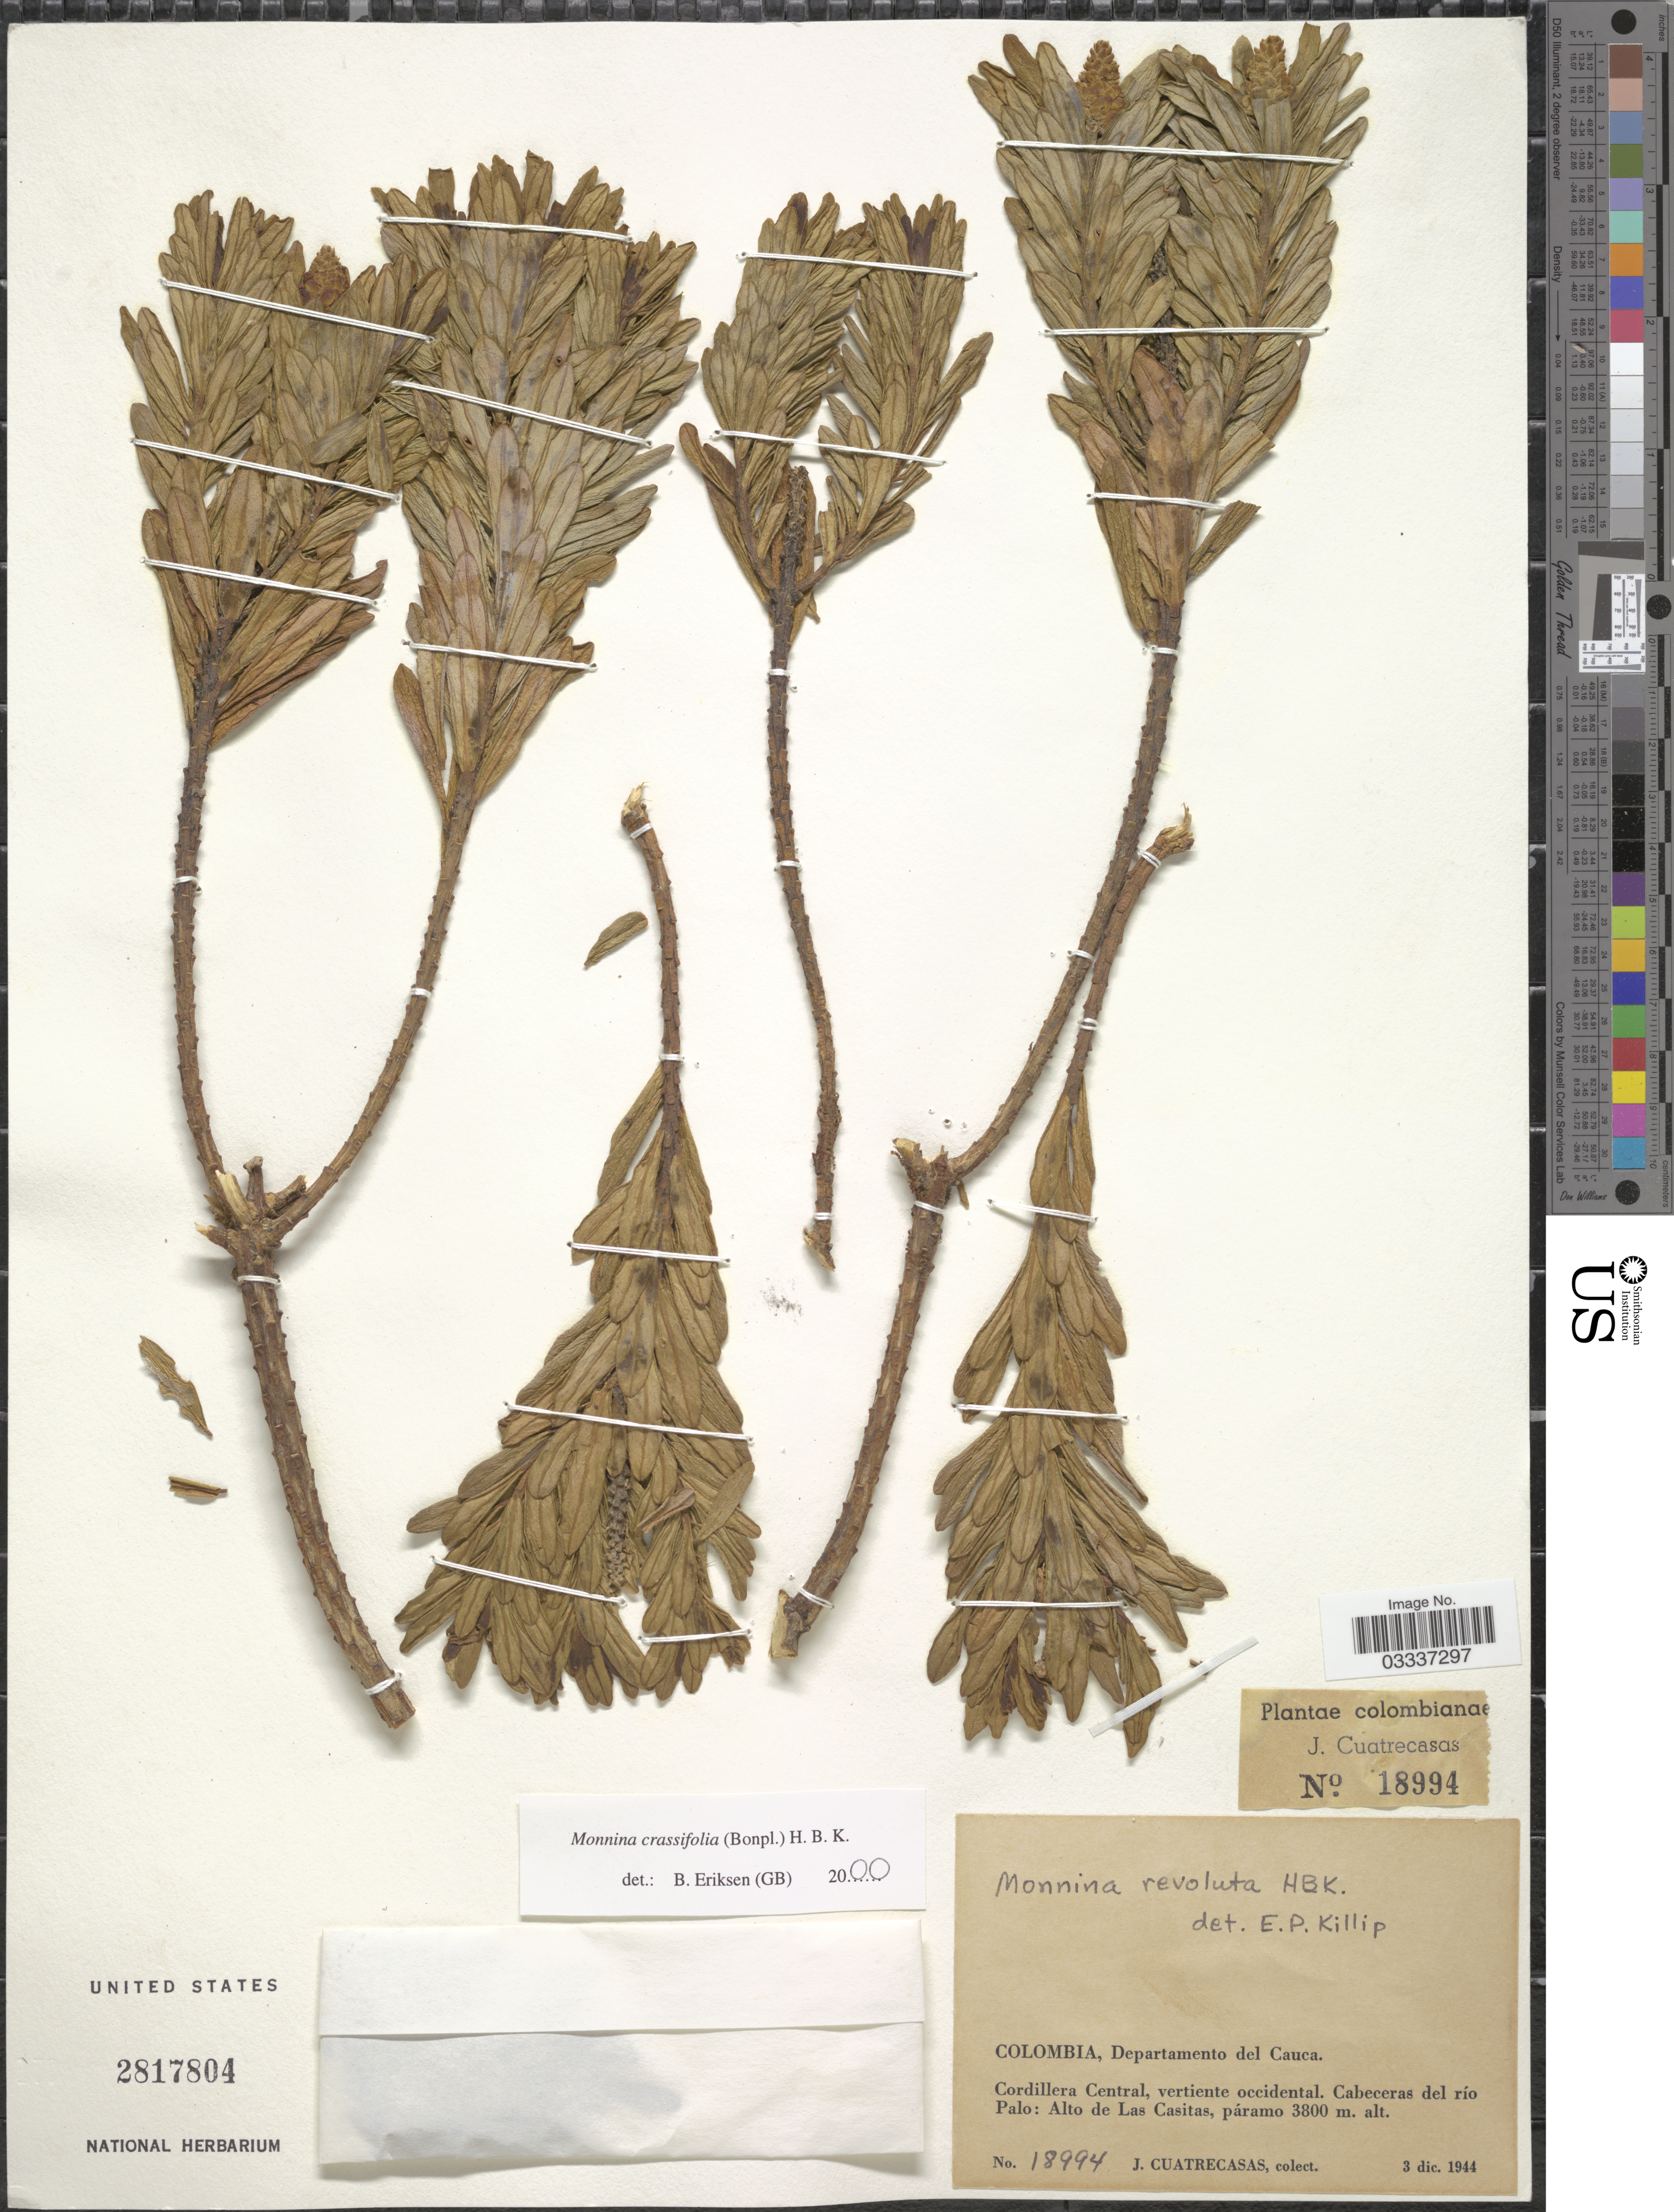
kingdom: Plantae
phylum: Tracheophyta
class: Magnoliopsida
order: Fabales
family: Polygalaceae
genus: Monnina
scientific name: Monnina crassifolia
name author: (Bonpl.) Kunth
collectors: J. Cuatrecasas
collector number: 18994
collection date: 1944-12-03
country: Colombia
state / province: Cauca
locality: Departamento del Cauca. Cordillera Central, vertiente occidental. Cabeceres del río Palo: Alto de Las Casitas.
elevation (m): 3800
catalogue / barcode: US 2817804